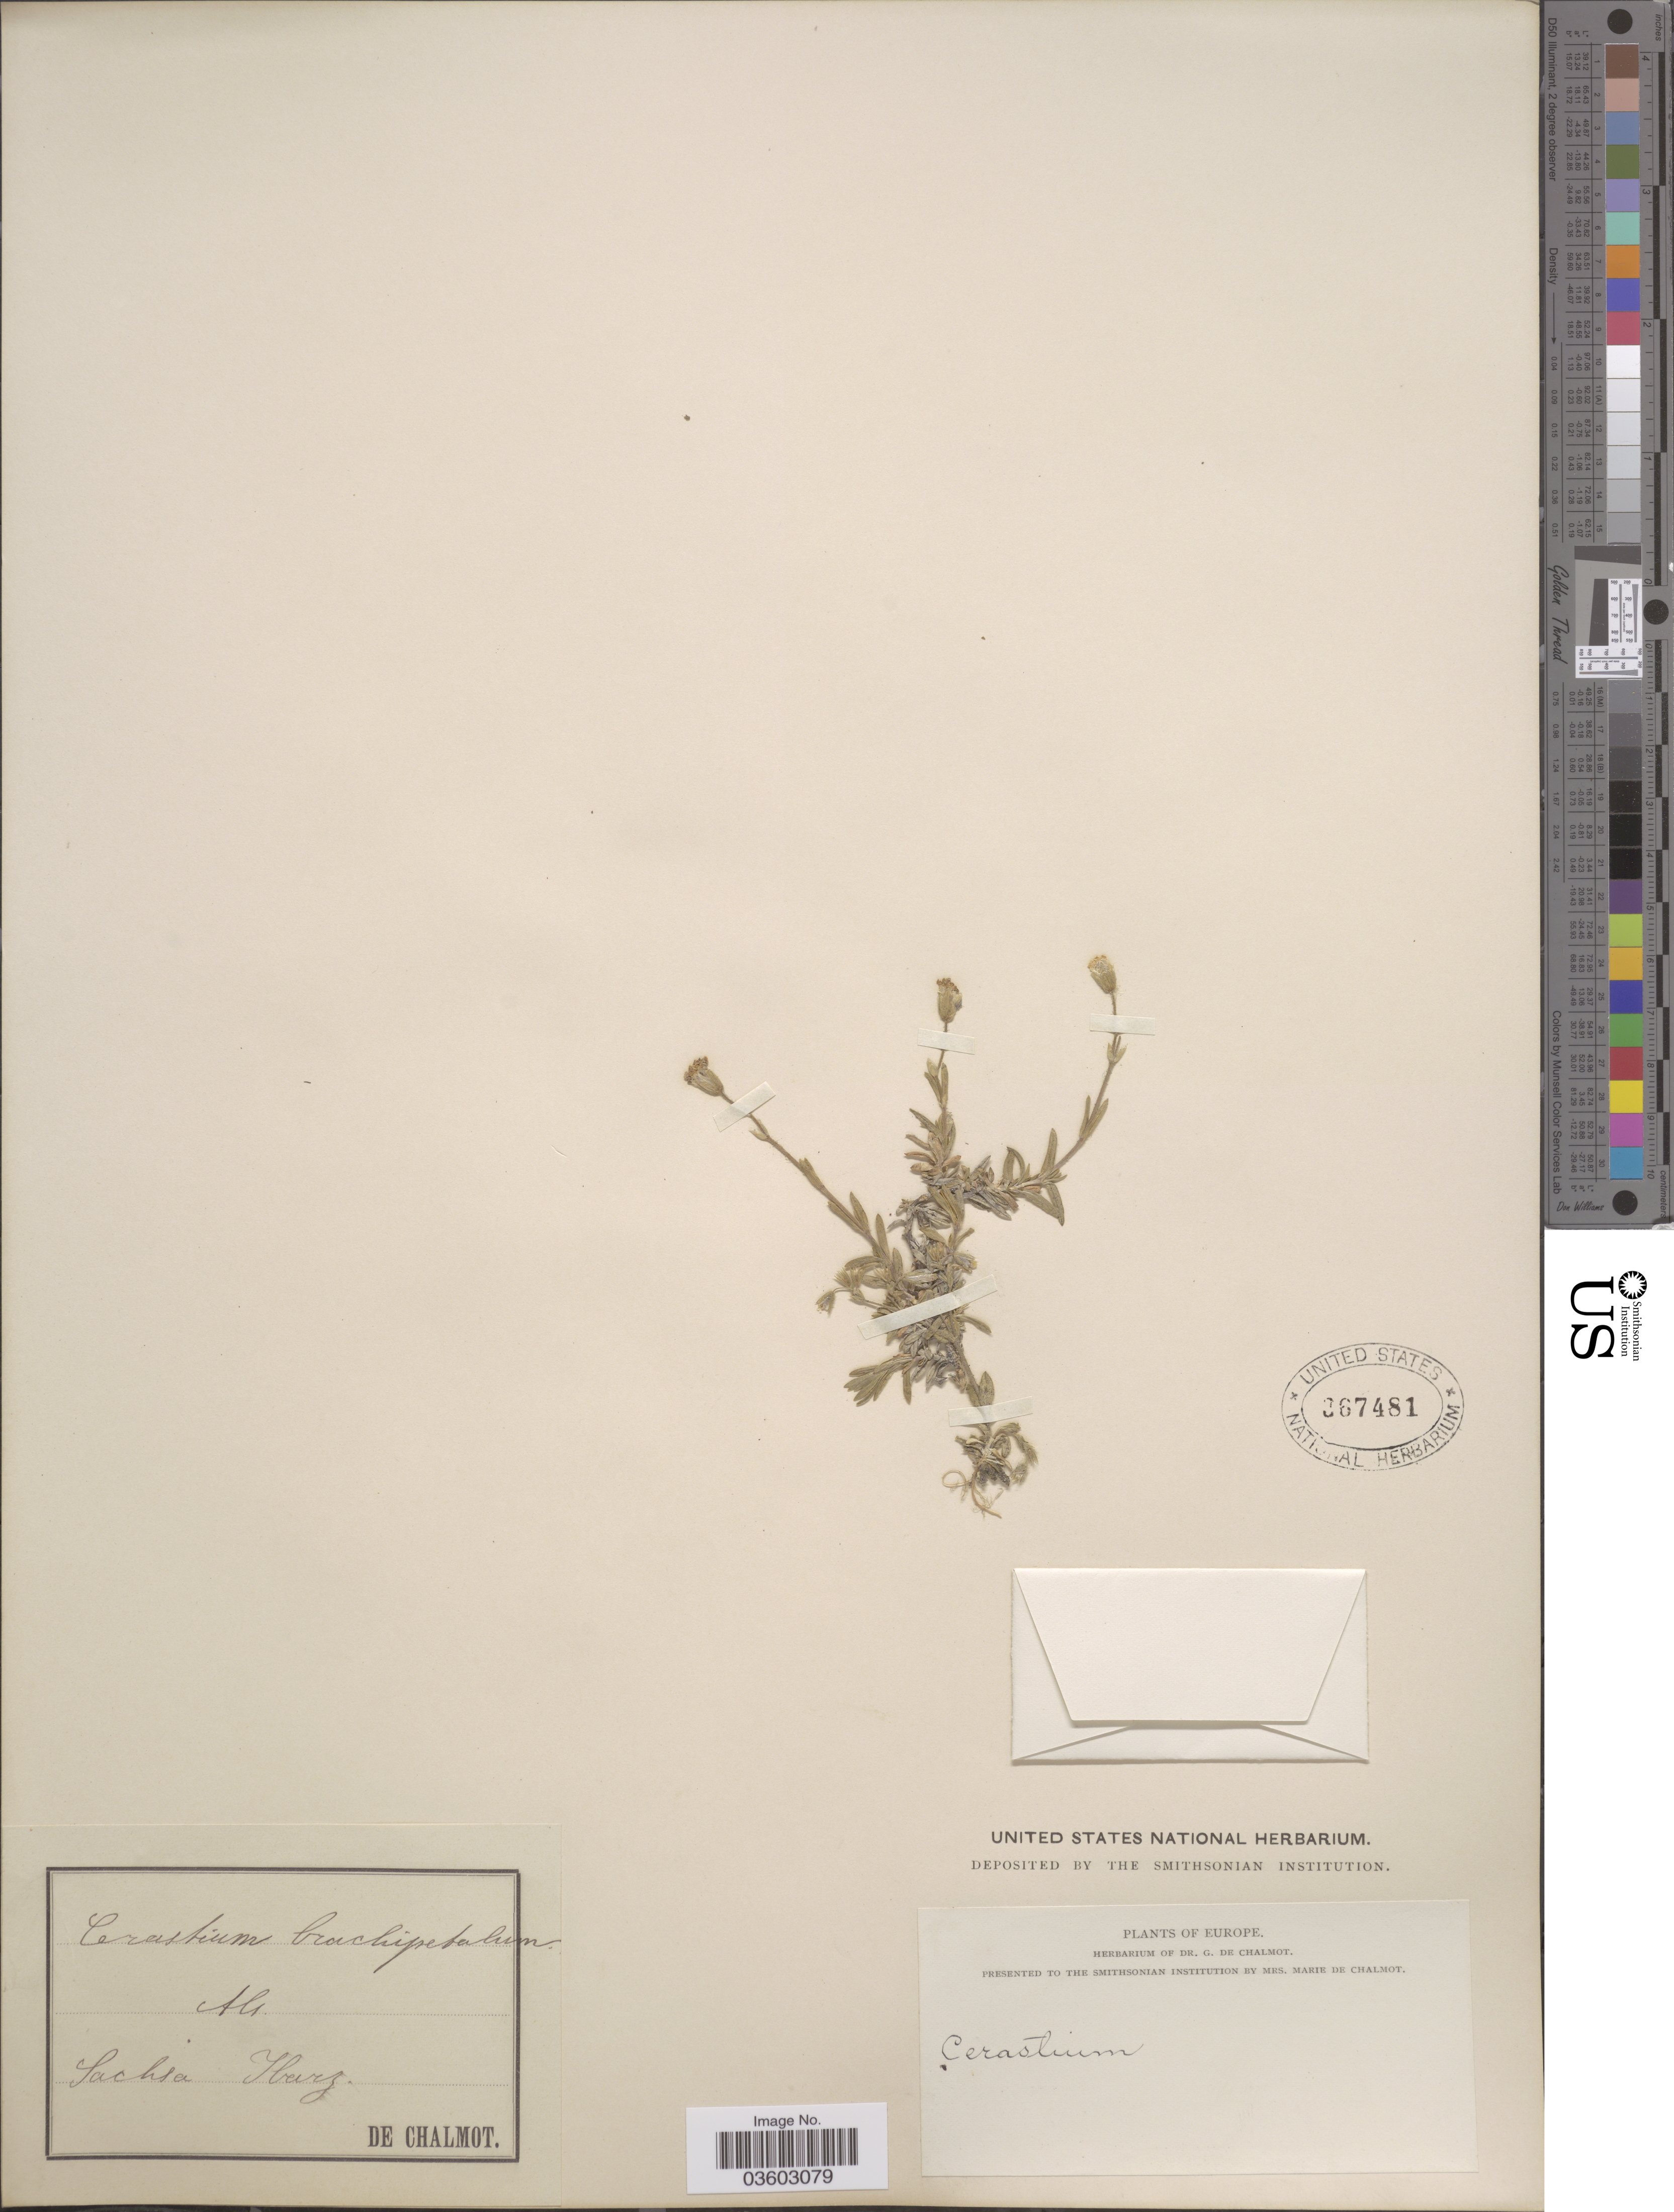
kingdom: Plantae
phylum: Tracheophyta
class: Magnoliopsida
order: Caryophyllales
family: Caryophyllaceae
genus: Cerastium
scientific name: Cerastium brachypetalum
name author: Pers.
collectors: G. de Chalmot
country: Germany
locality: Europe. Als [unsure placement] Sachsa Harz.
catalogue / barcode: US 367481